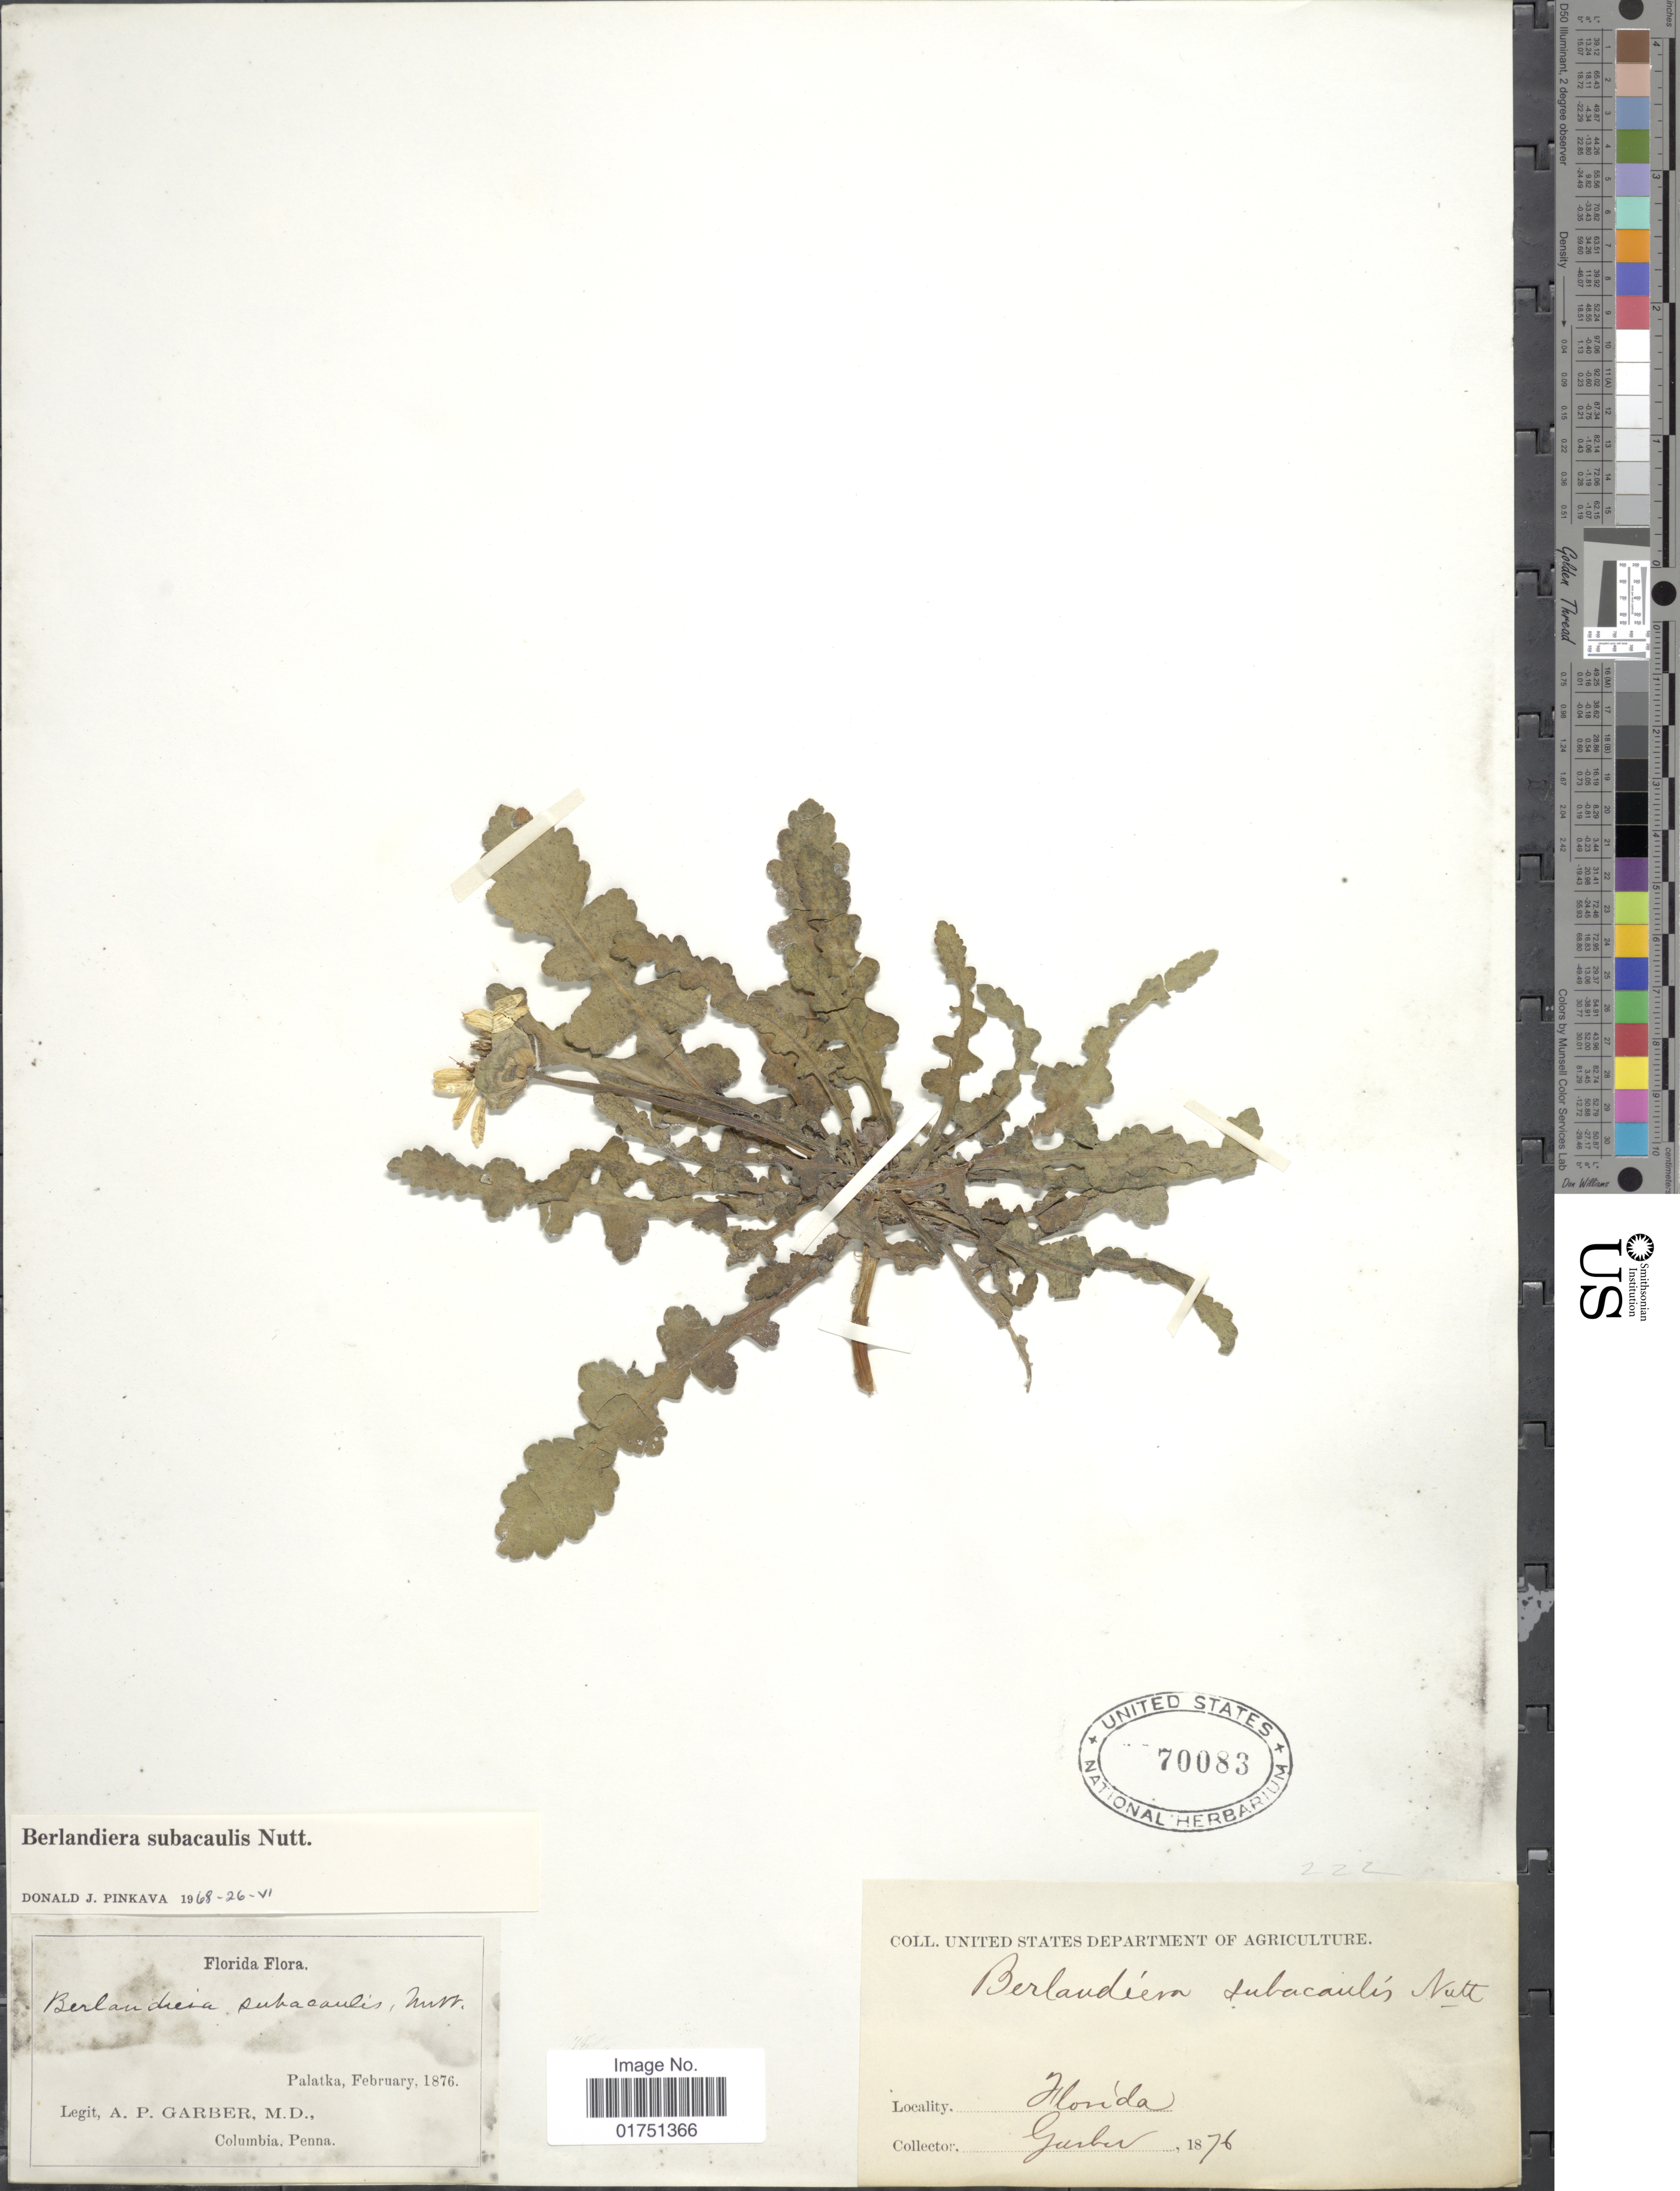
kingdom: Plantae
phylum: Tracheophyta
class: Magnoliopsida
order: Asterales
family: Asteraceae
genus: Berlandiera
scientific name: Berlandiera subacaulis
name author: Nutt.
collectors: A. P. Garber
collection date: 1876-02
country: United States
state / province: Florida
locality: Palatka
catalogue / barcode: US 70083